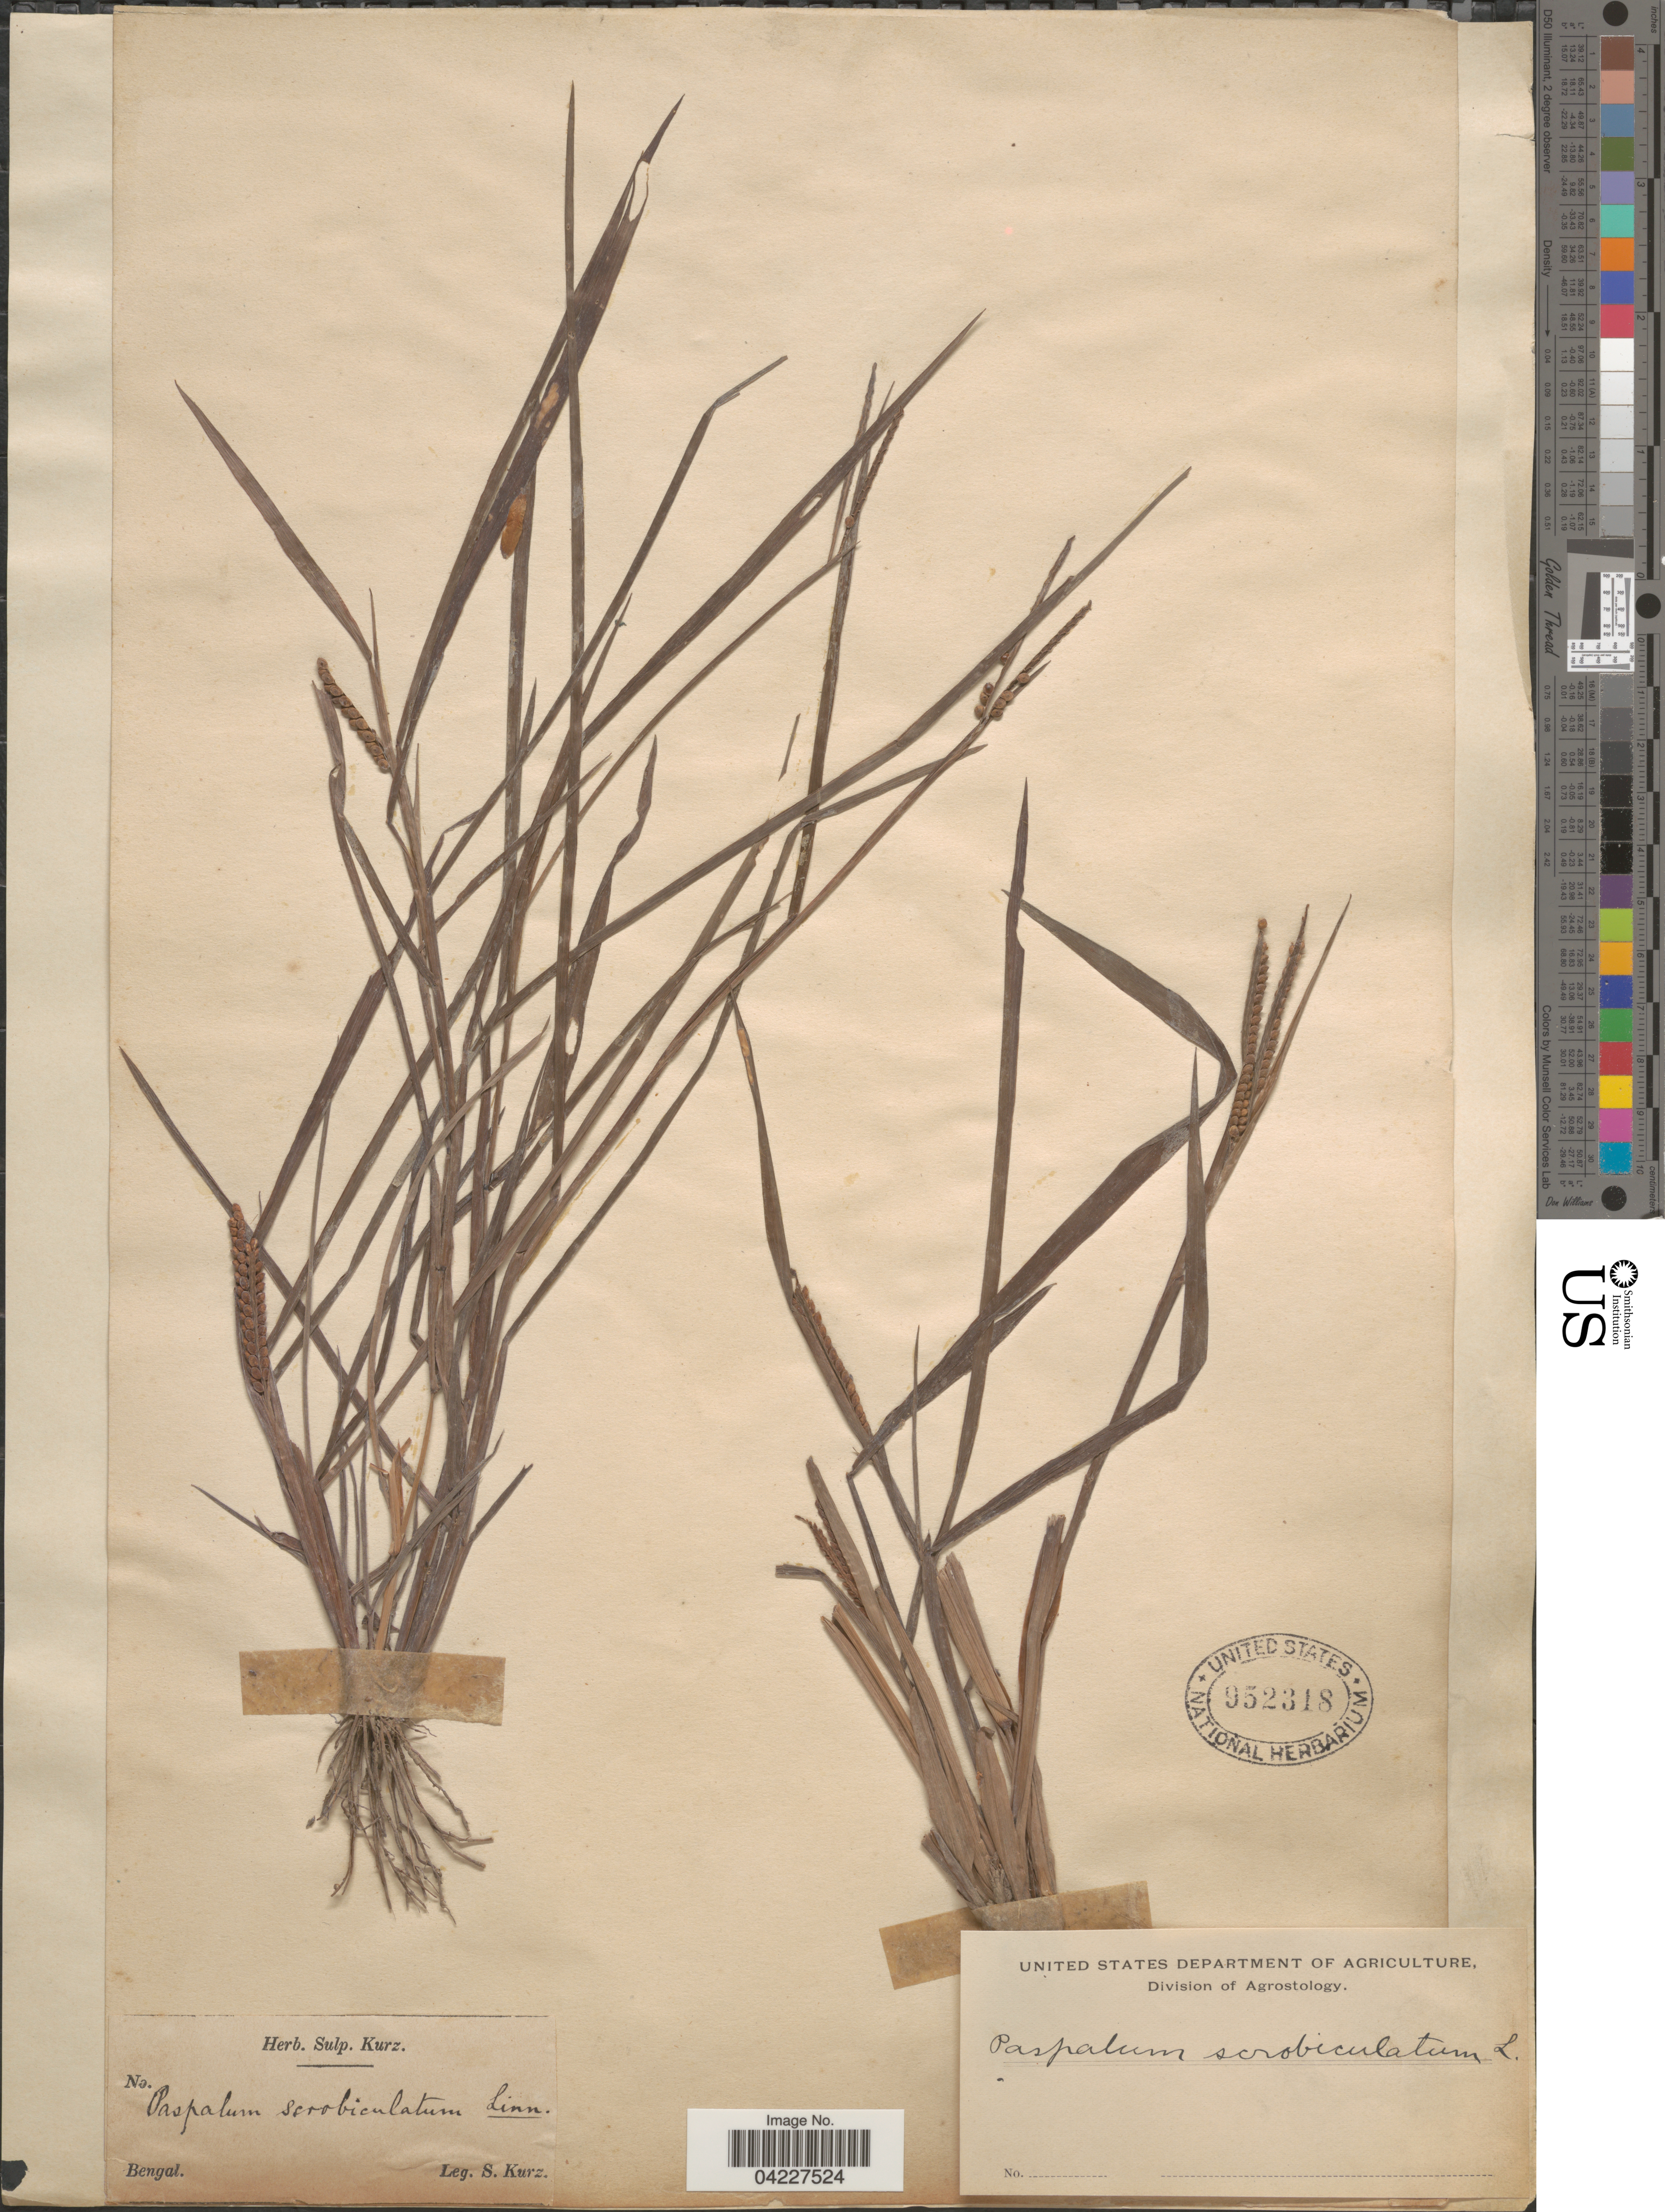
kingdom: Plantae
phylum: Tracheophyta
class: Liliopsida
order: Poales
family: Poaceae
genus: Paspalum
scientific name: Paspalum scrobiculatum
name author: L.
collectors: S. Kurz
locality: Bengal.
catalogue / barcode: US 952318